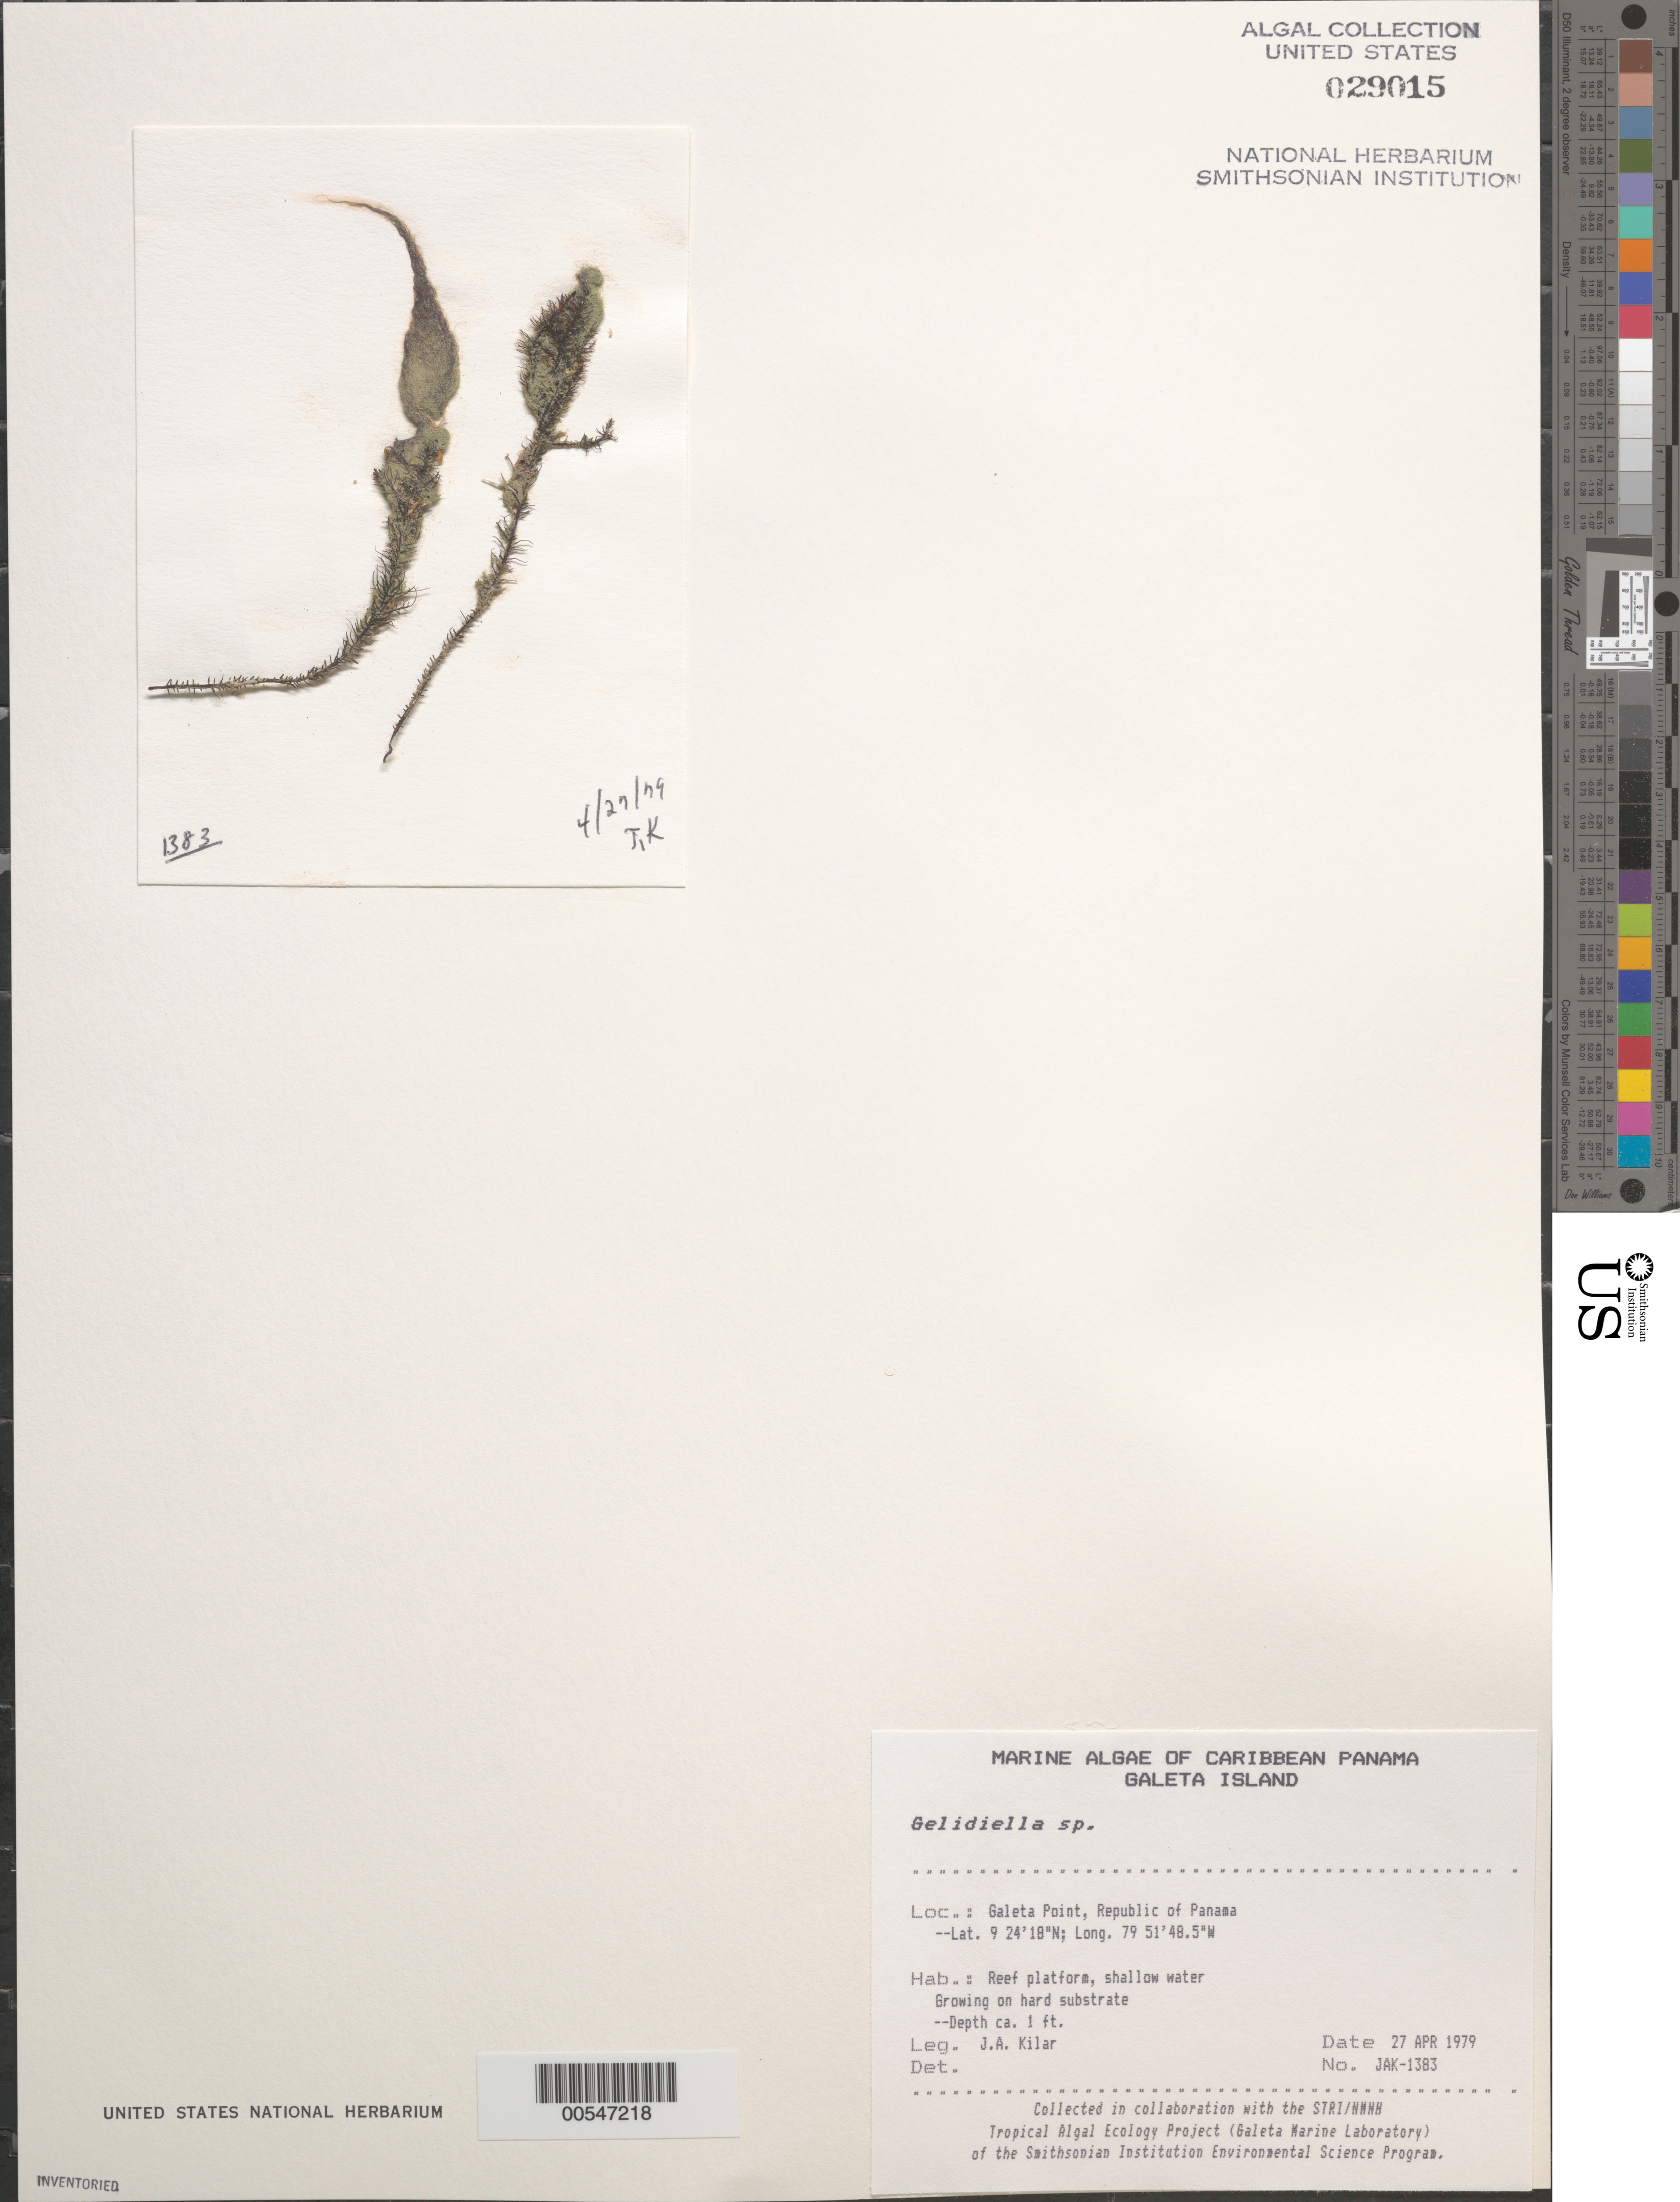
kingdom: Plantae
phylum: Rhodophyta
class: Florideophyceae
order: Gelidiales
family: Gelidiellaceae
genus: Gelidiella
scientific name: Gelidiella sp.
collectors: J. A. Kilar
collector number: JAK-1383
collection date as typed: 27 Apr 1979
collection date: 1979-04-27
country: Panama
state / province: Colón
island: Galeta Island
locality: Galeta Point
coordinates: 9 24' 18" N, 79 51' 48.5" W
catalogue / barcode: US 29015